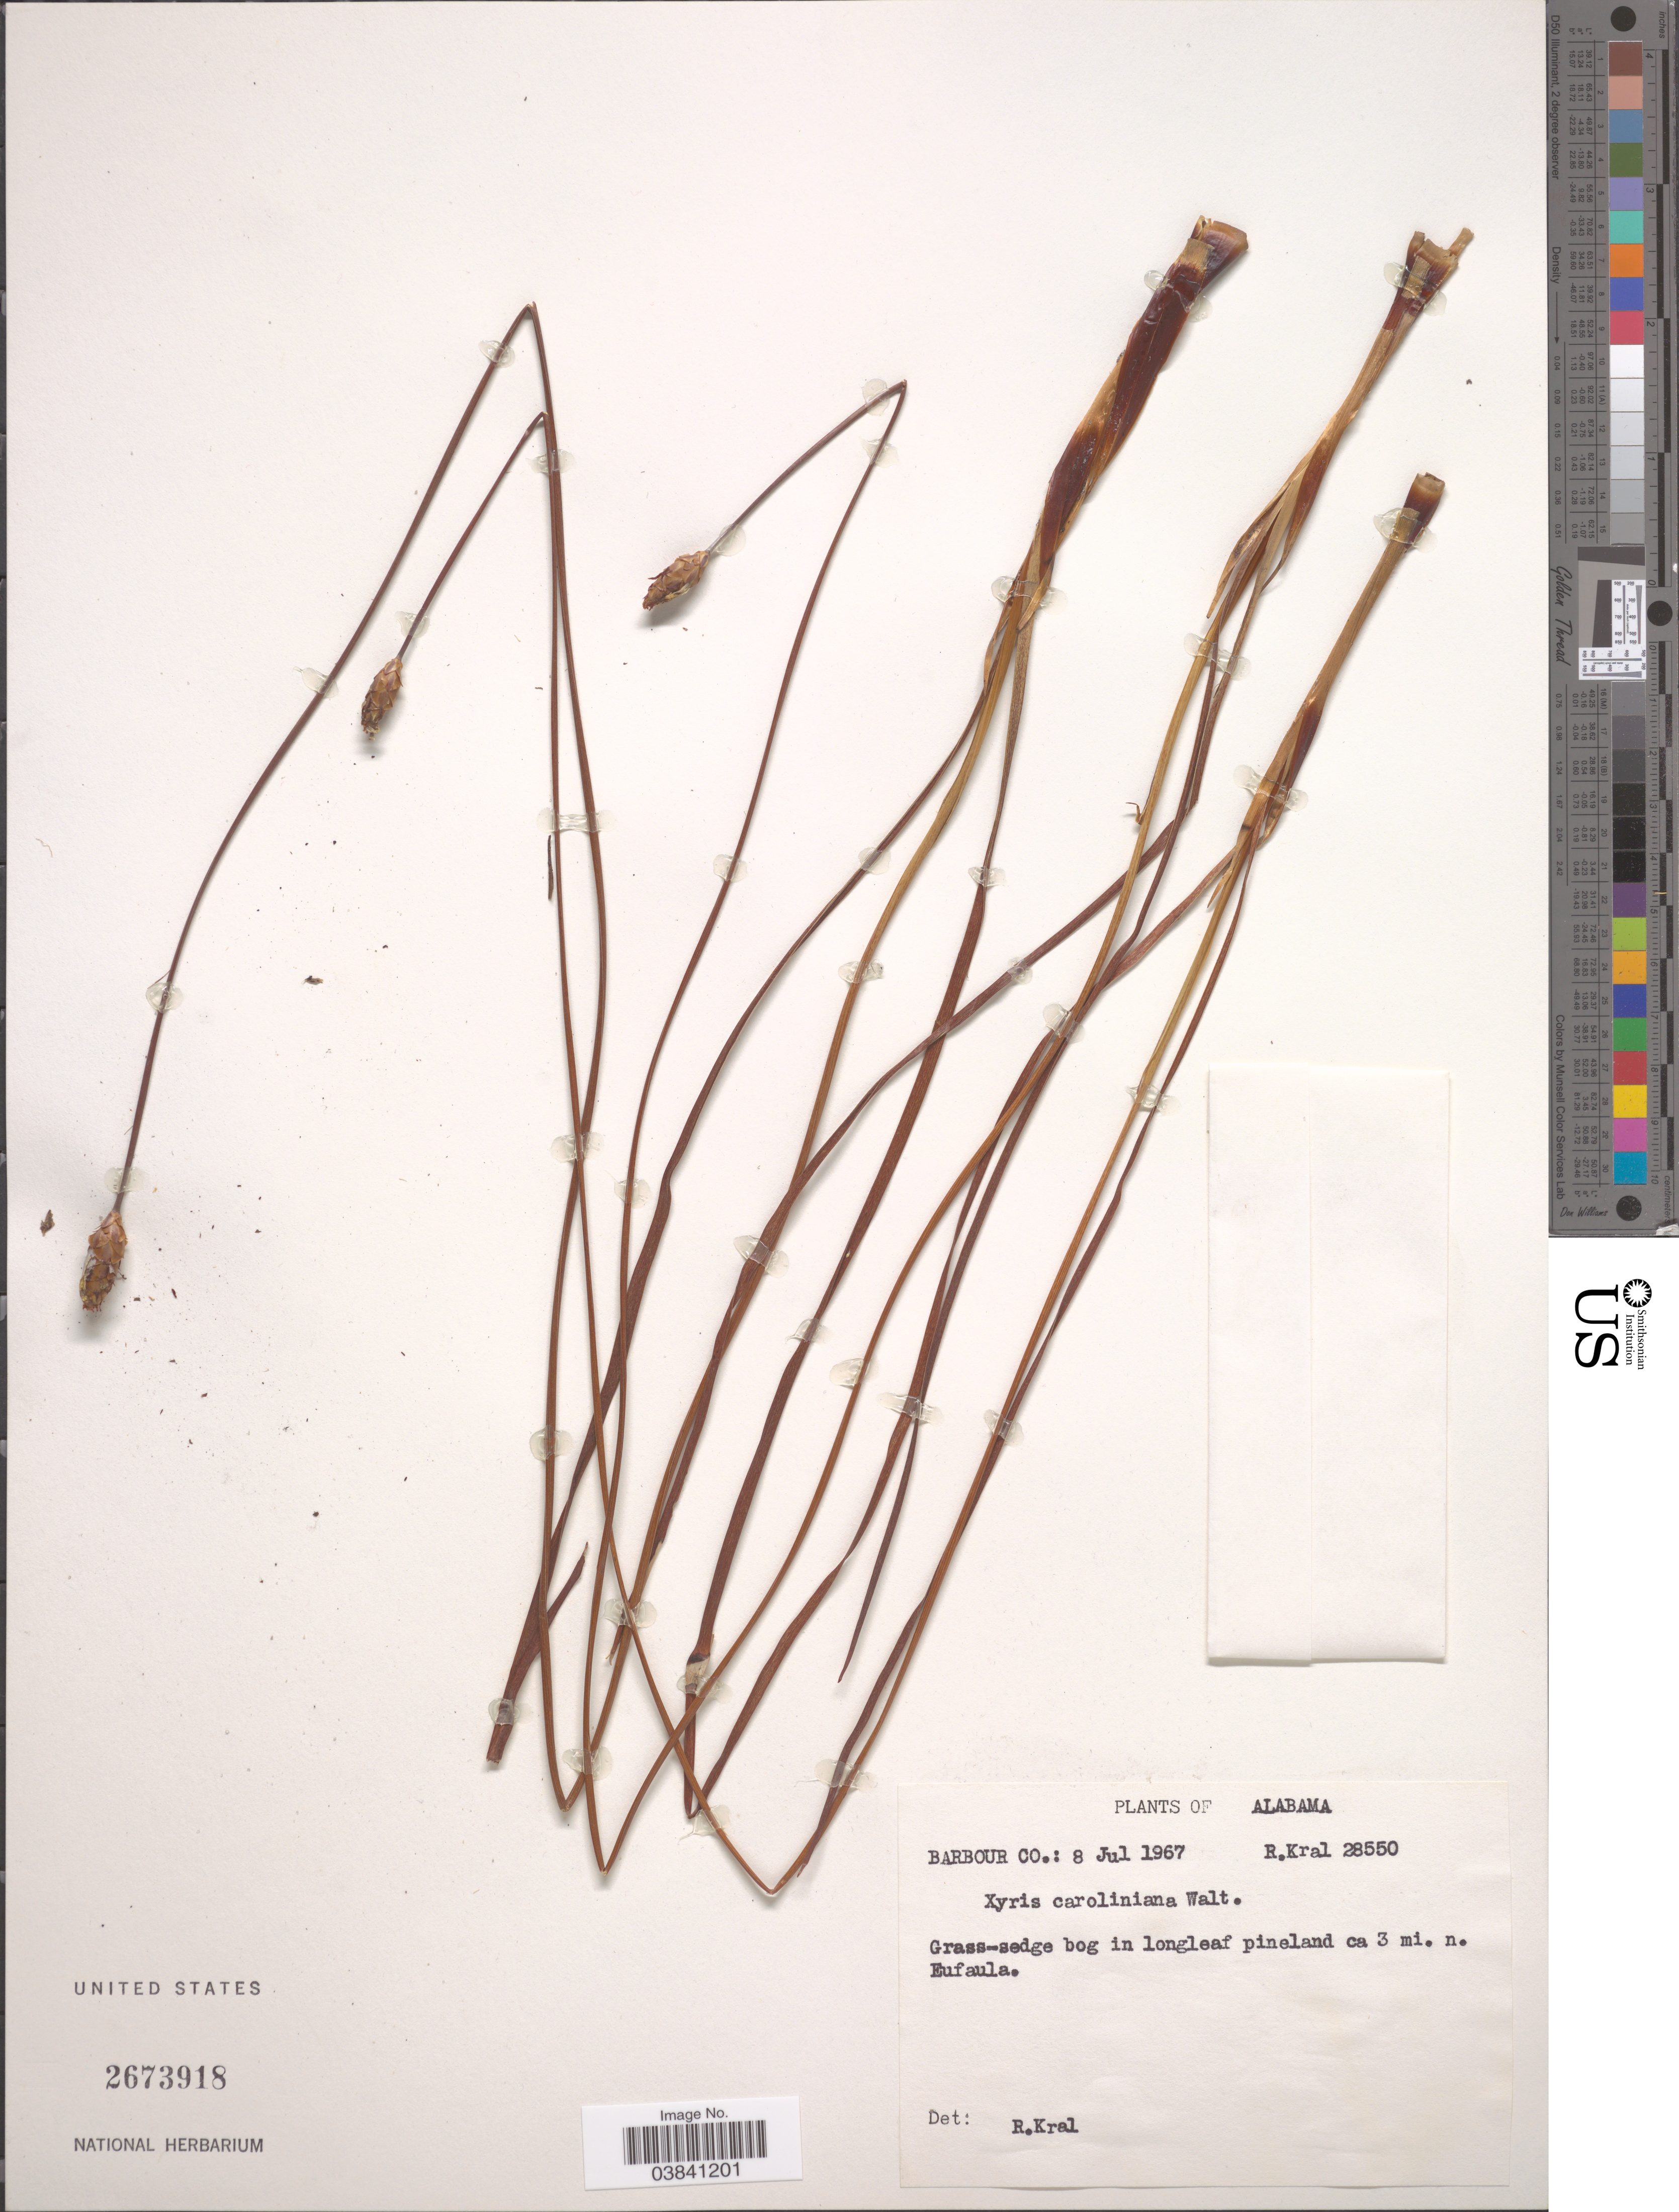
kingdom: Plantae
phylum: Tracheophyta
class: Liliopsida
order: Poales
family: Xyridaceae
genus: Xyris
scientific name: Xyris caroliniana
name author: Walter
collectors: R. Kral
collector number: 28550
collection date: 1967-07-08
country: United States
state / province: Alabama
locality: Barbour Co.: Grass-sedge bog in longleaf pineland ca 3 mi. n. Eufaula.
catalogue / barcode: US 2673918